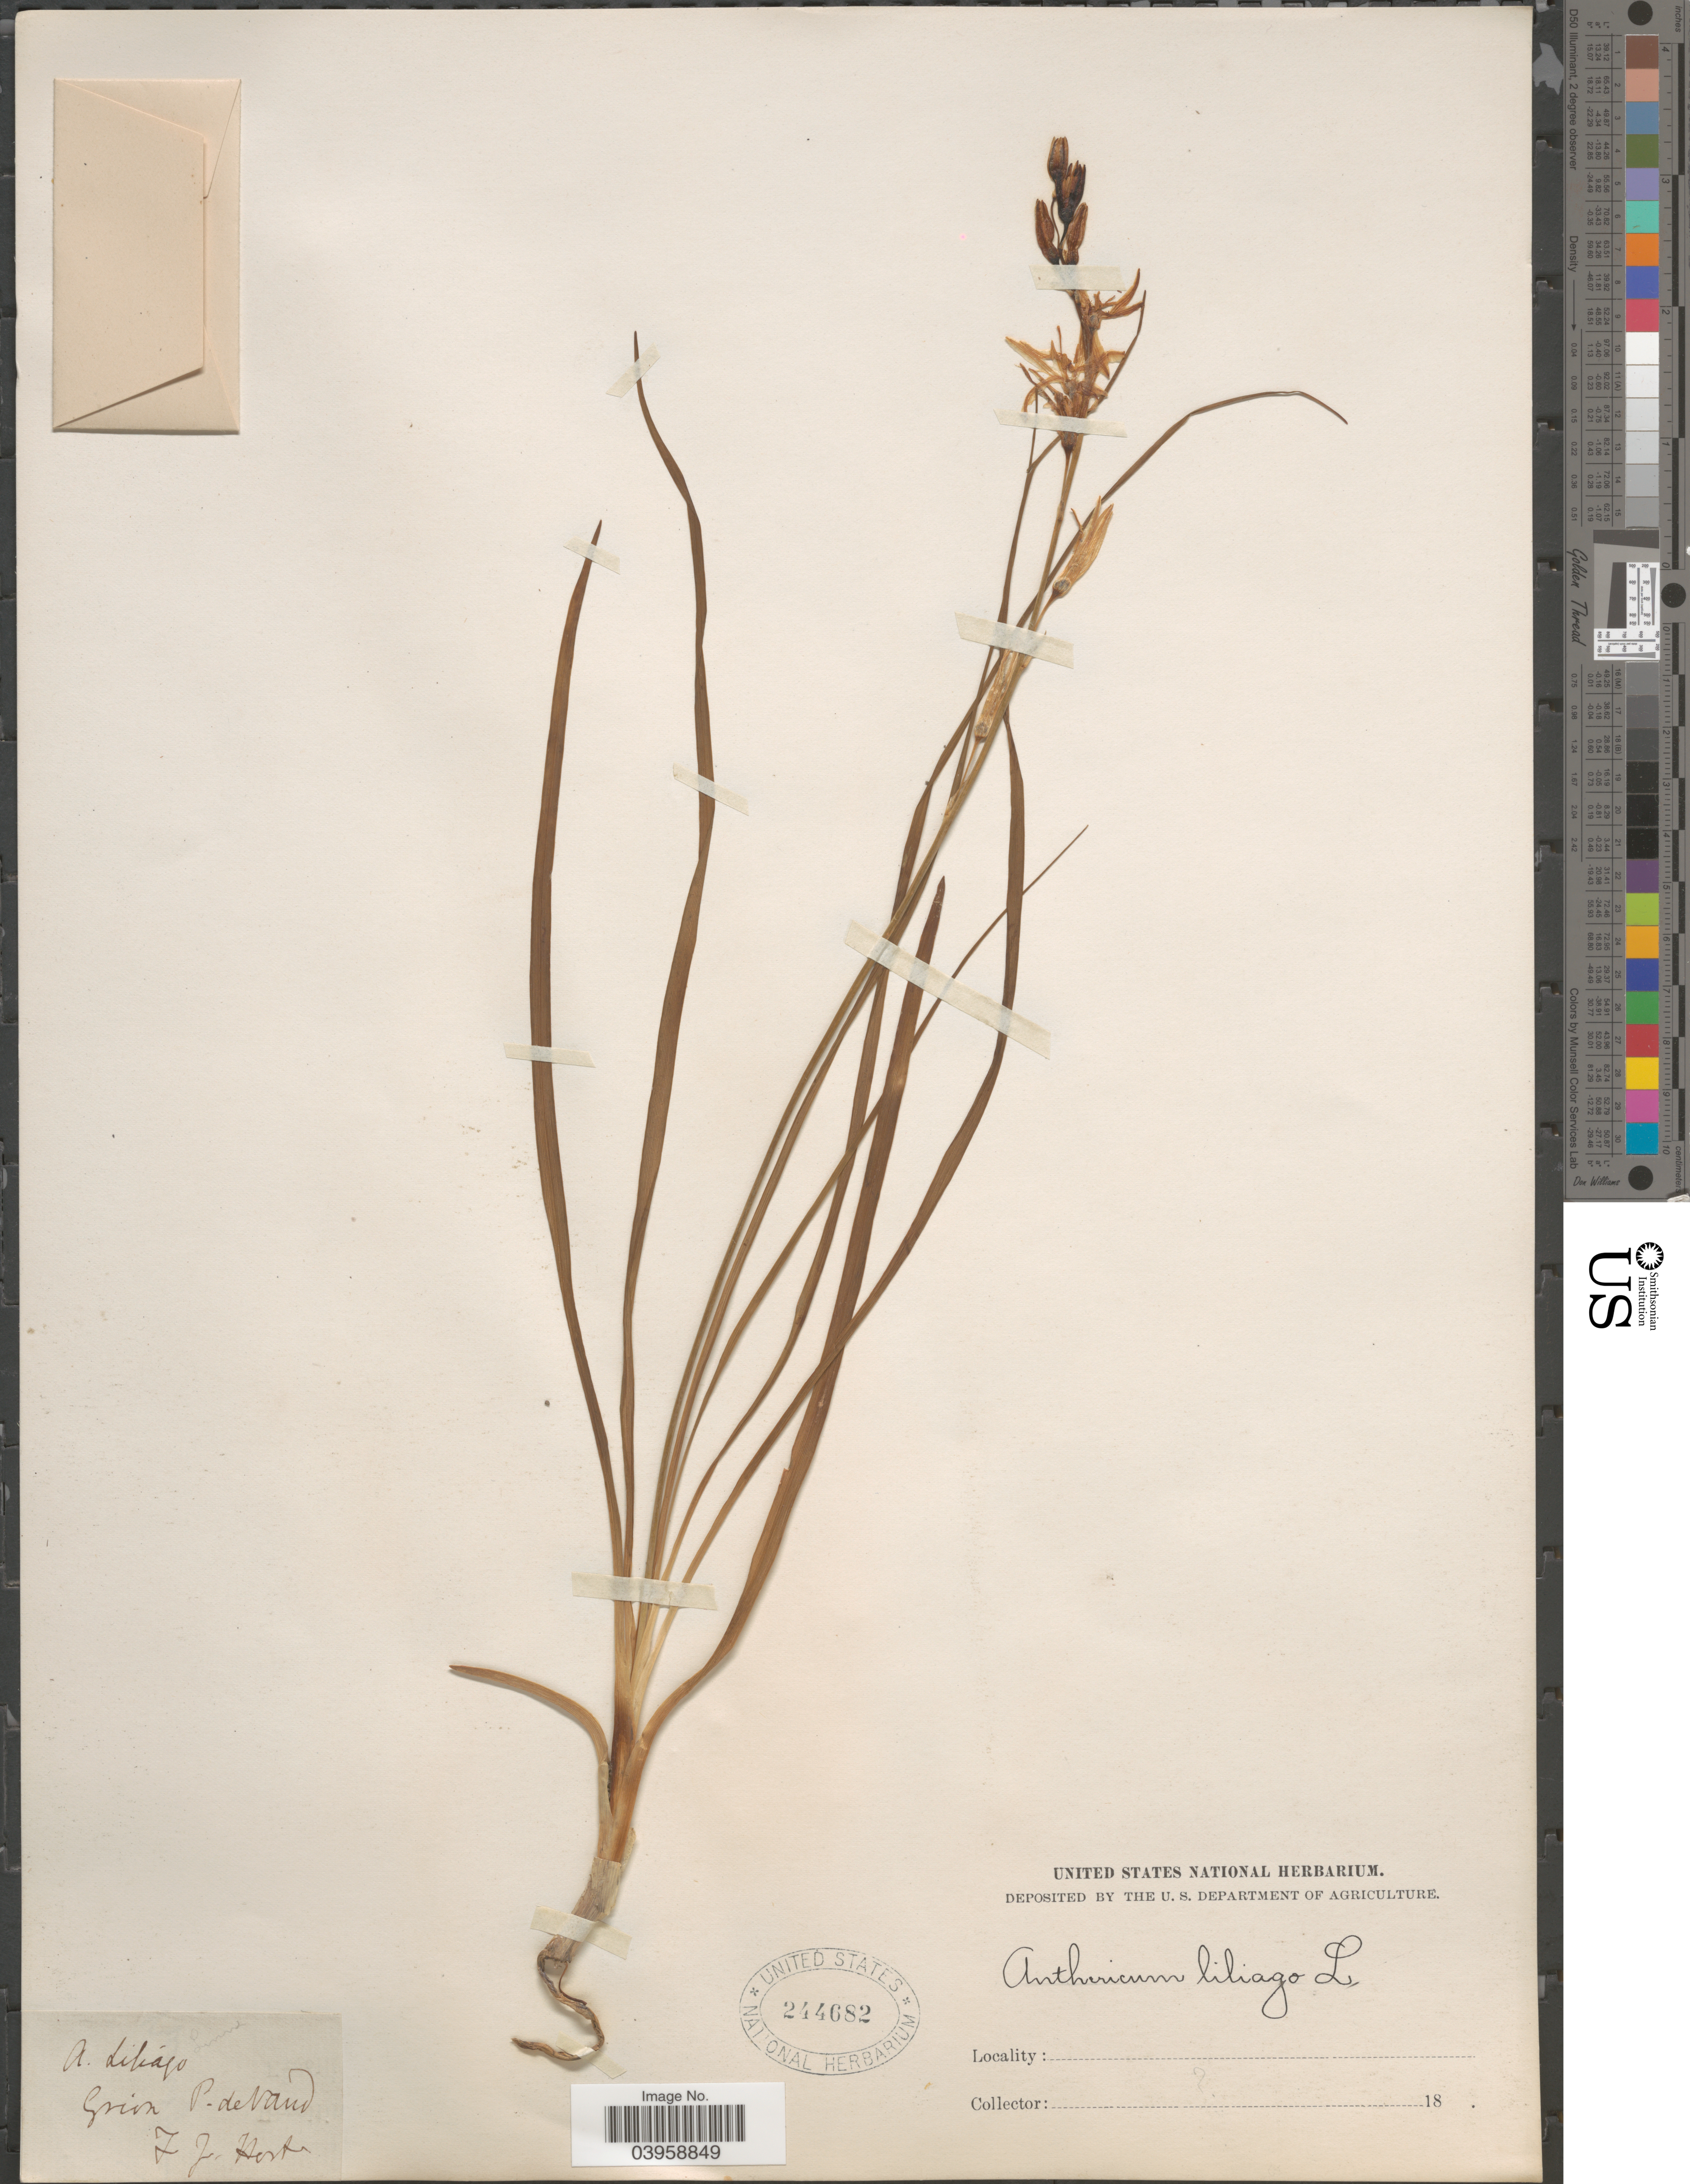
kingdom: Plantae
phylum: Tracheophyta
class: Liliopsida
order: Asparagales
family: Asparagaceae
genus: Anthericum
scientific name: Anthericum liliago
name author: L.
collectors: F. Hort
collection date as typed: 18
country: Switzerland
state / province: Vaud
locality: Grion P. de Vaud.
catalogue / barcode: US 244682